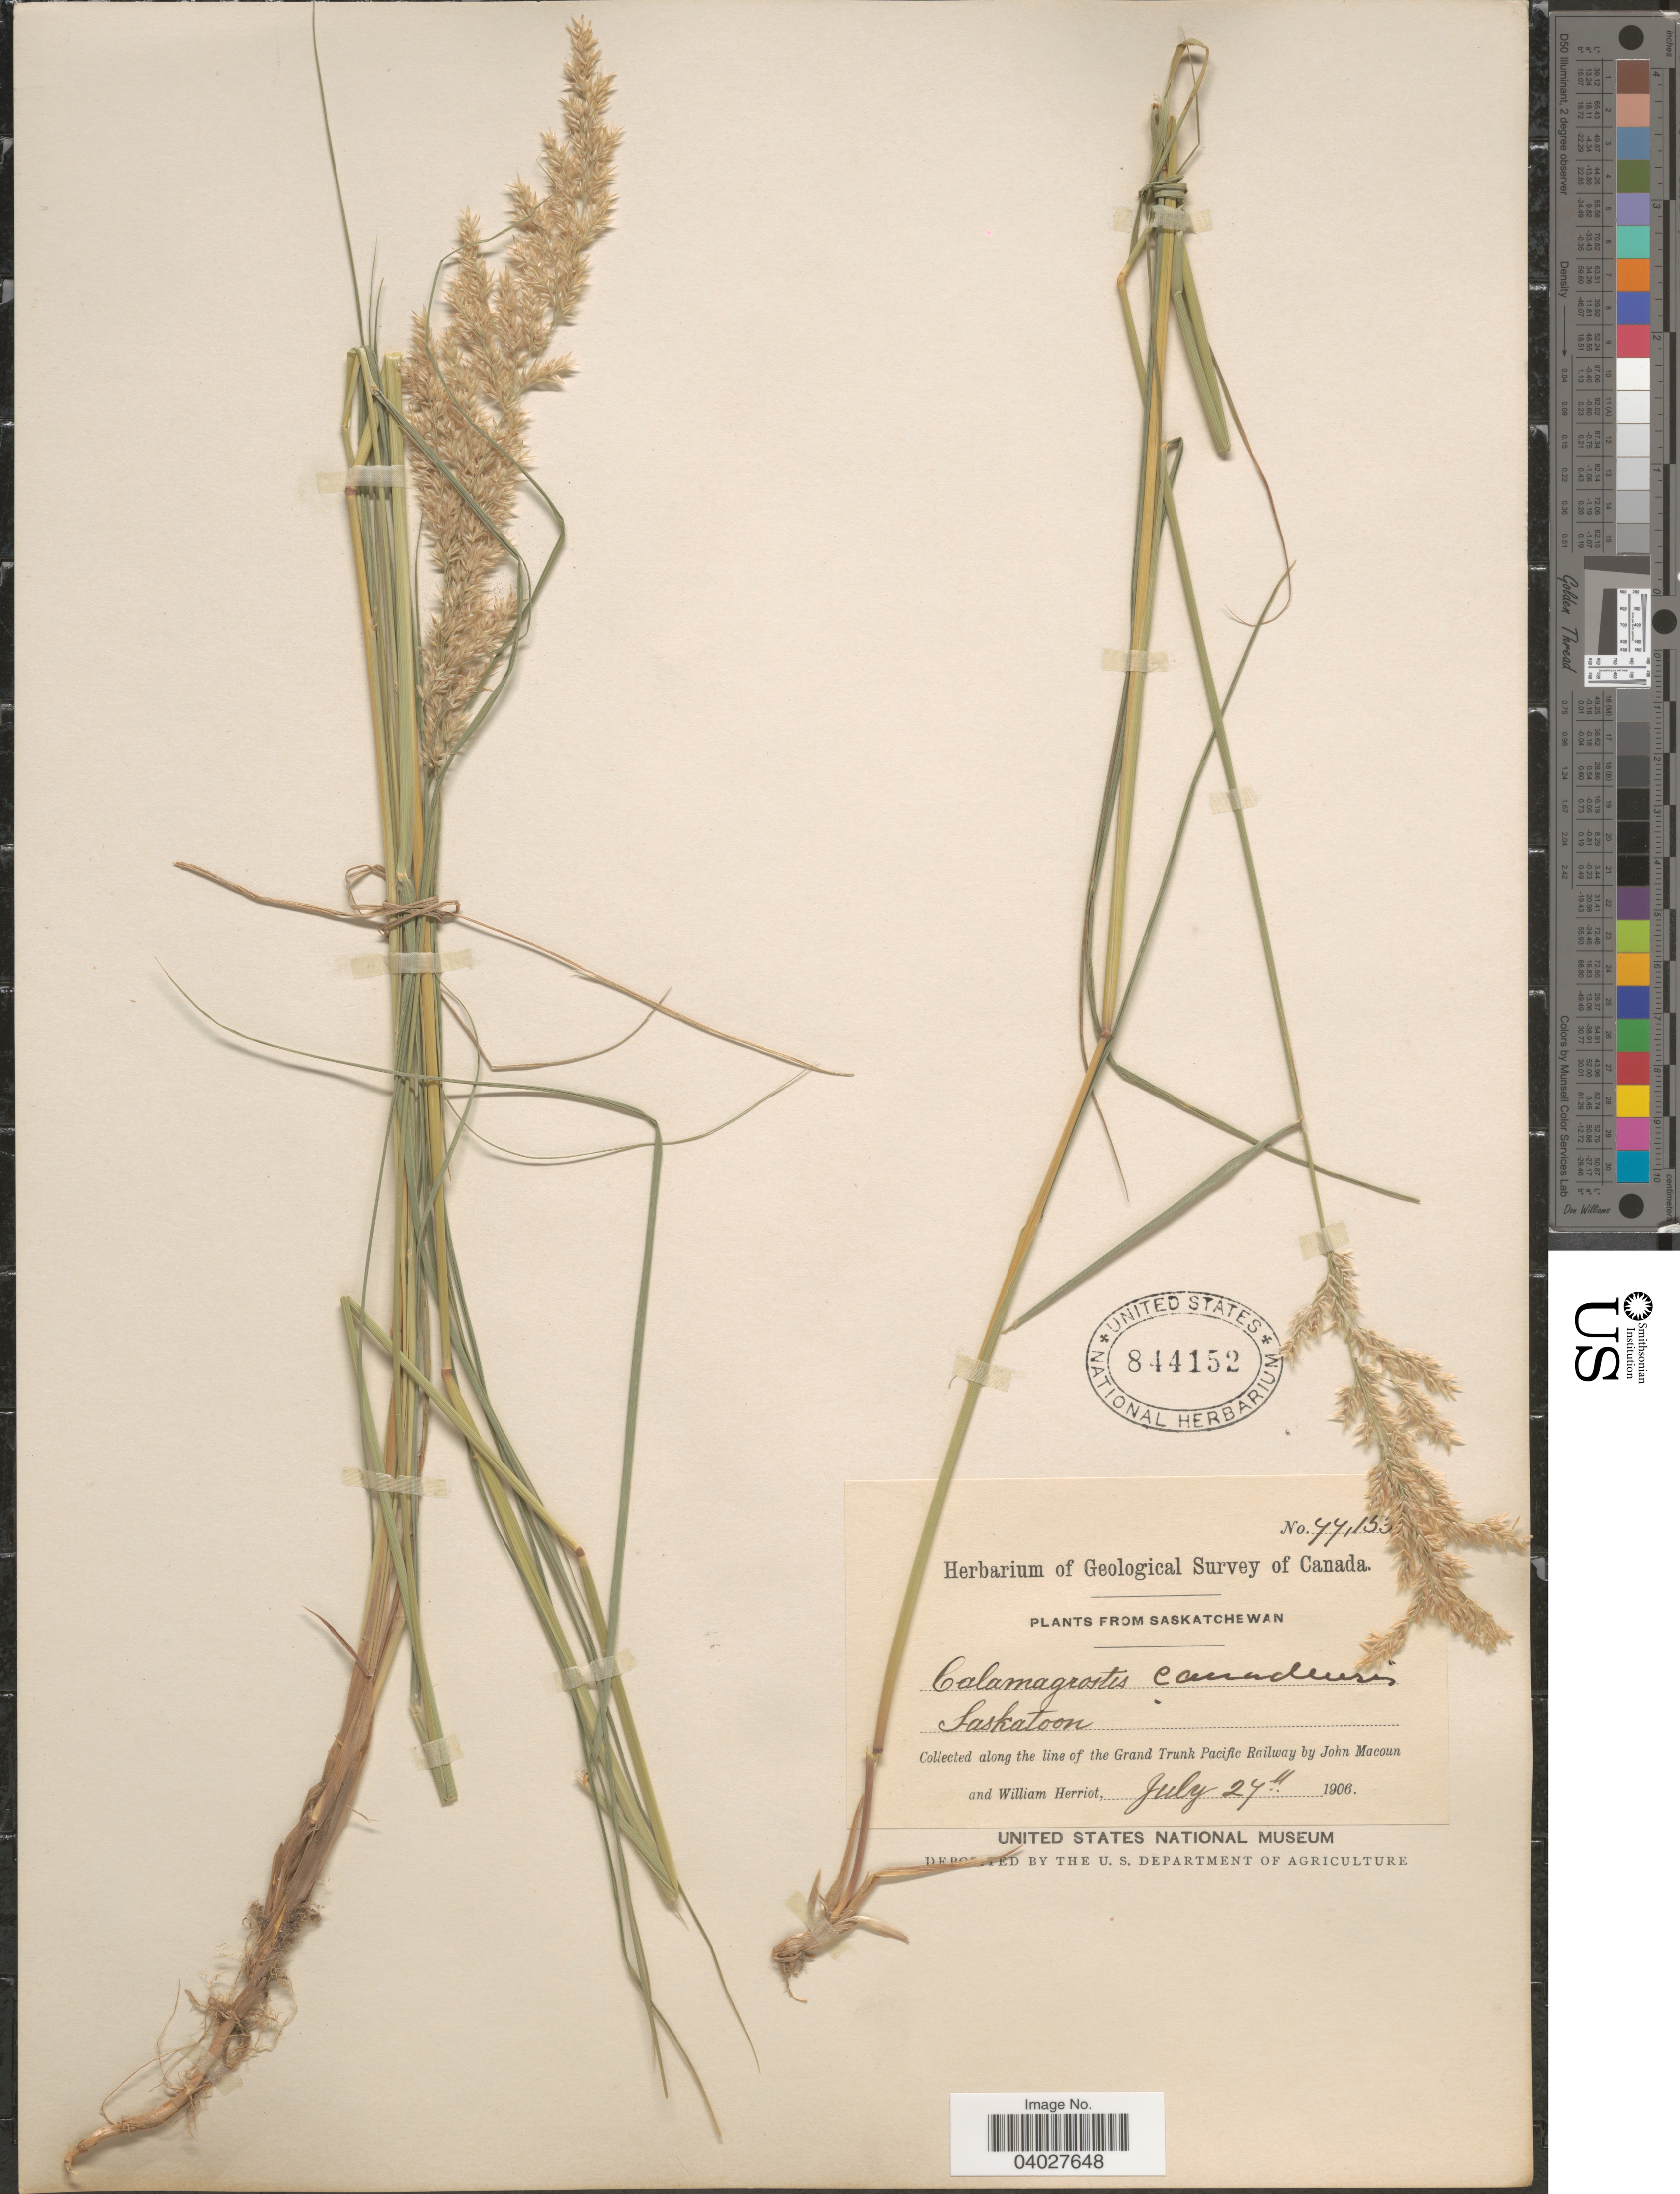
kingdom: Plantae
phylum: Tracheophyta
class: Liliopsida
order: Poales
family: Poaceae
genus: Calamagrostis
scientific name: Calamagrostis canadensis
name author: (Michx.) P. Beauv.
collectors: J. Macoun & W. Herriot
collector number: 44153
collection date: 1906-07-24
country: Canada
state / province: Saskatchewan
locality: Saskatoon. Along the line of the Grand Trunk Pacific Railway.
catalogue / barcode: US 844152